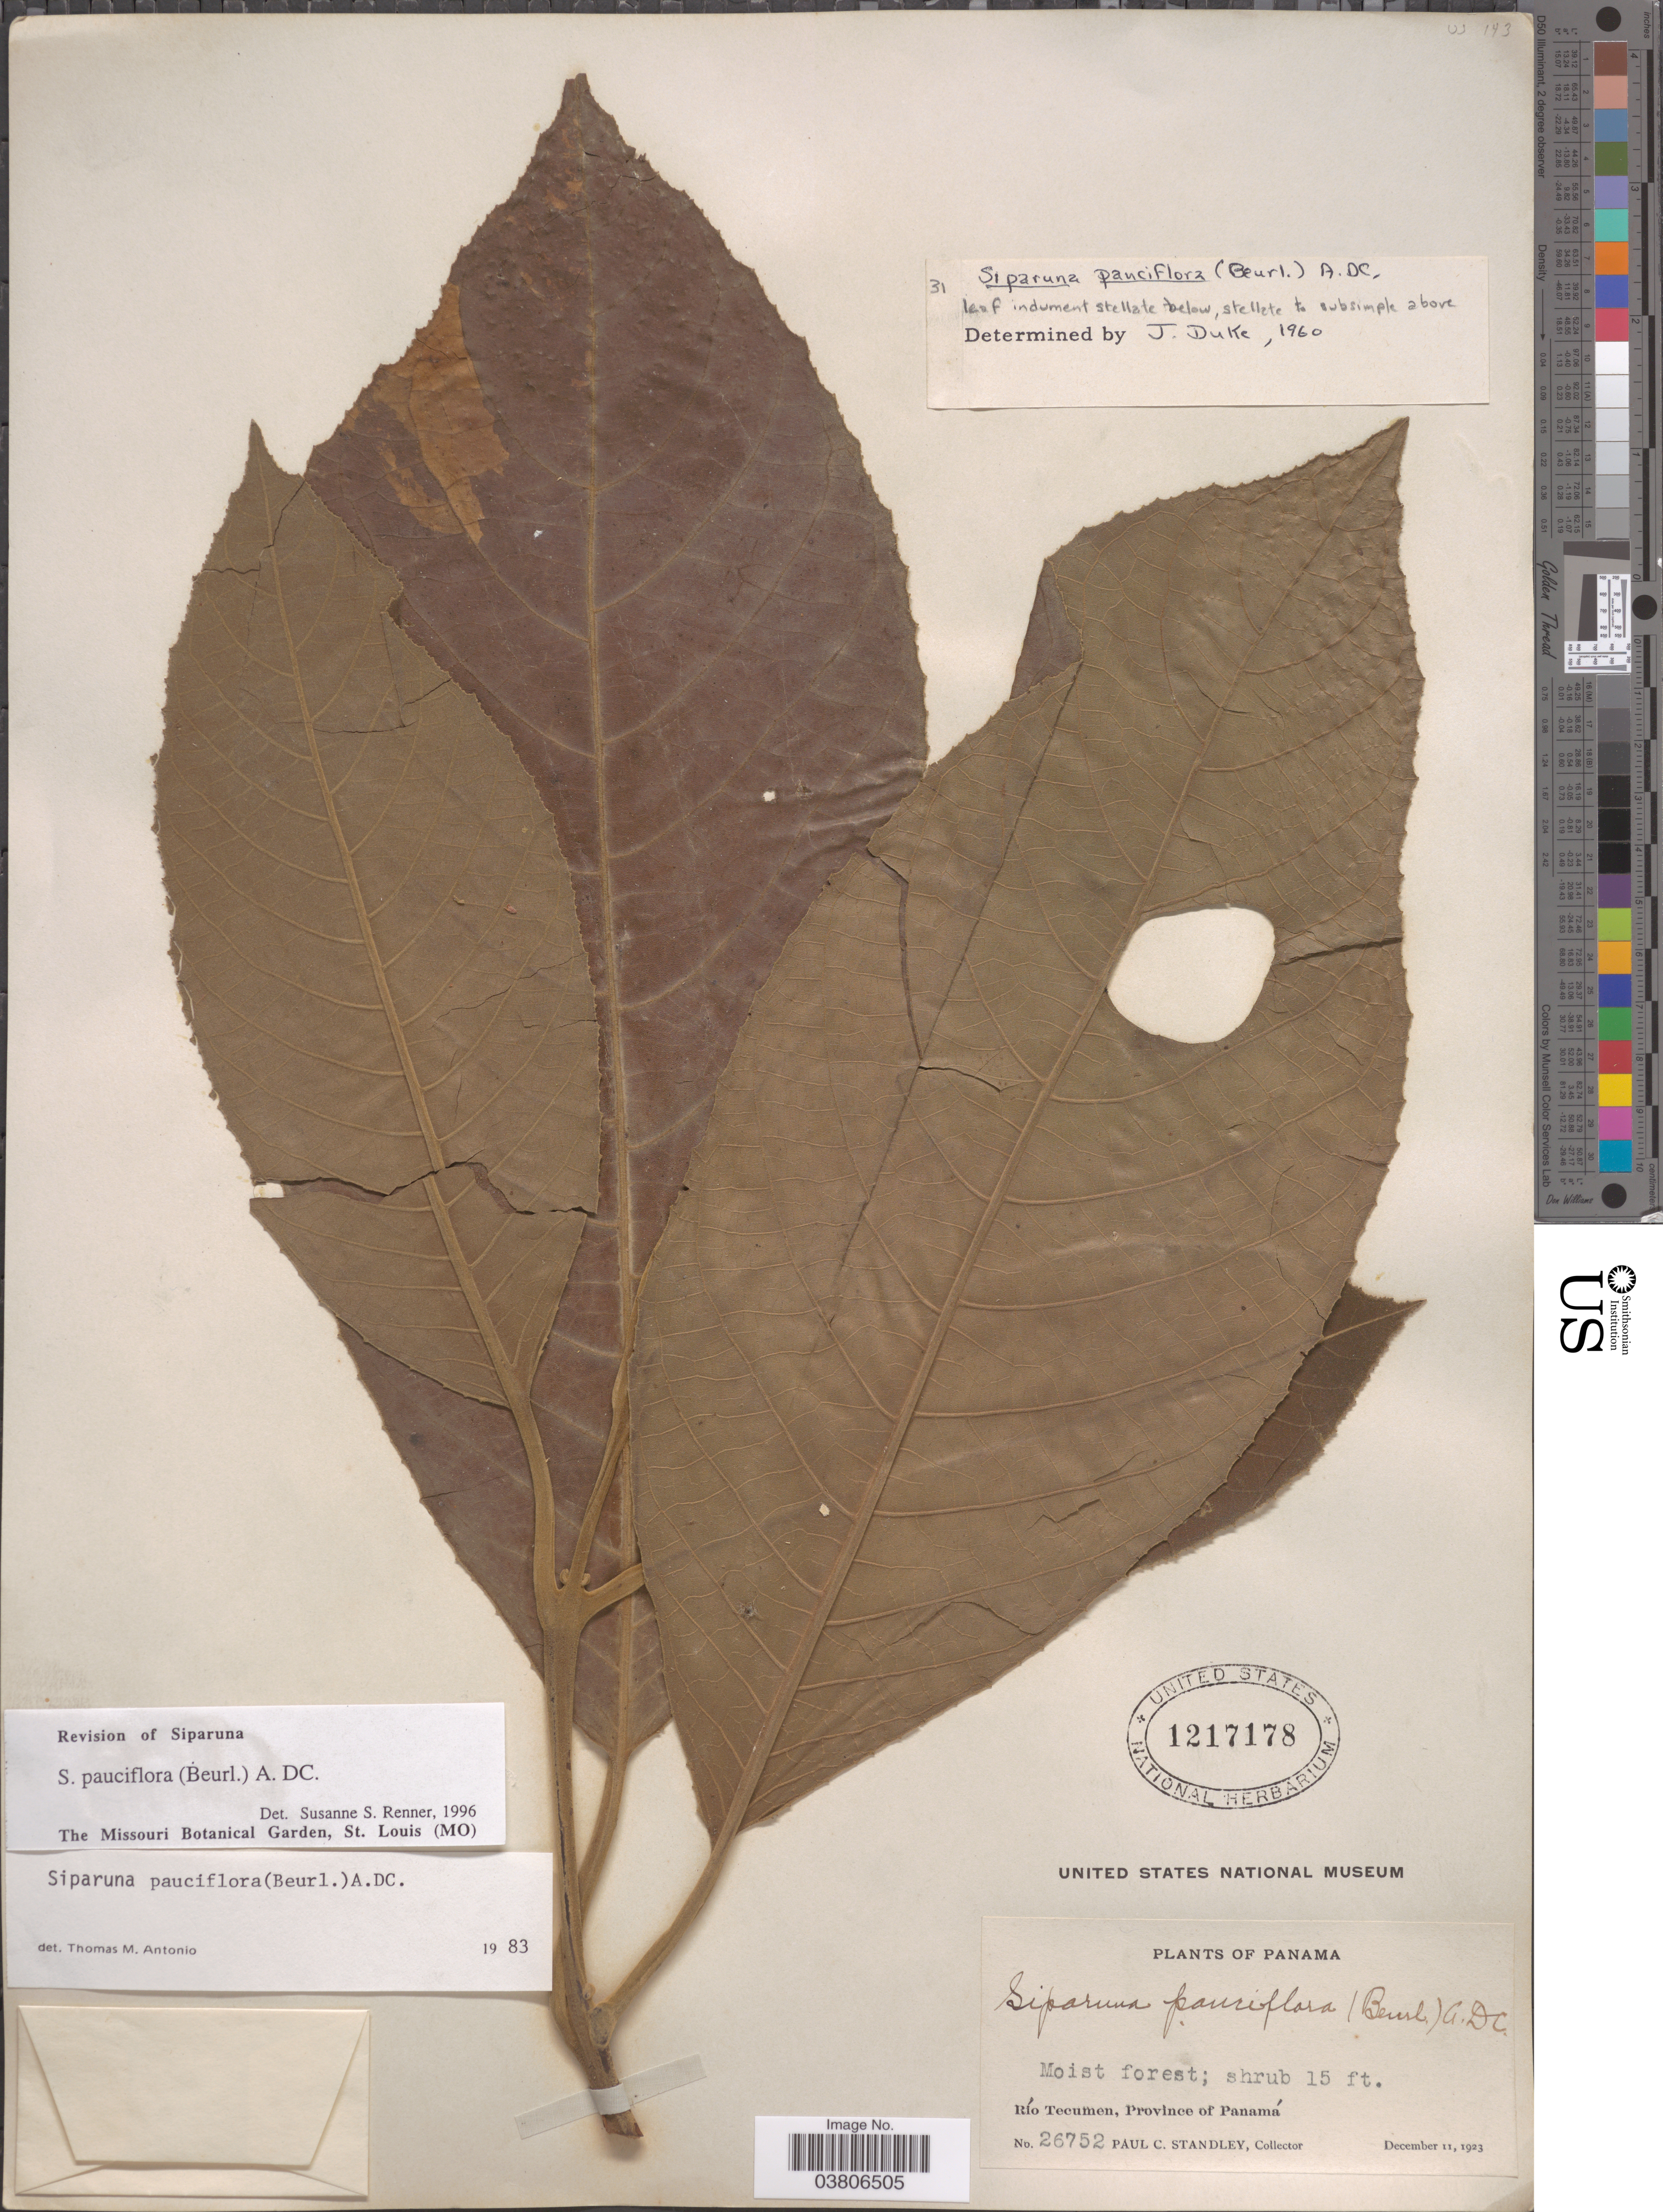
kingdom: Plantae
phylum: Tracheophyta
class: Magnoliopsida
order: Laurales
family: Siparunaceae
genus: Siparuna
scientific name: Siparuna pauciflora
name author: (Beurling) A. DC.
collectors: P. C. Standley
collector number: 26752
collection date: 1923-12-11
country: Panama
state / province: Panamá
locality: Río Tecumen.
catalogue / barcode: US 1217178